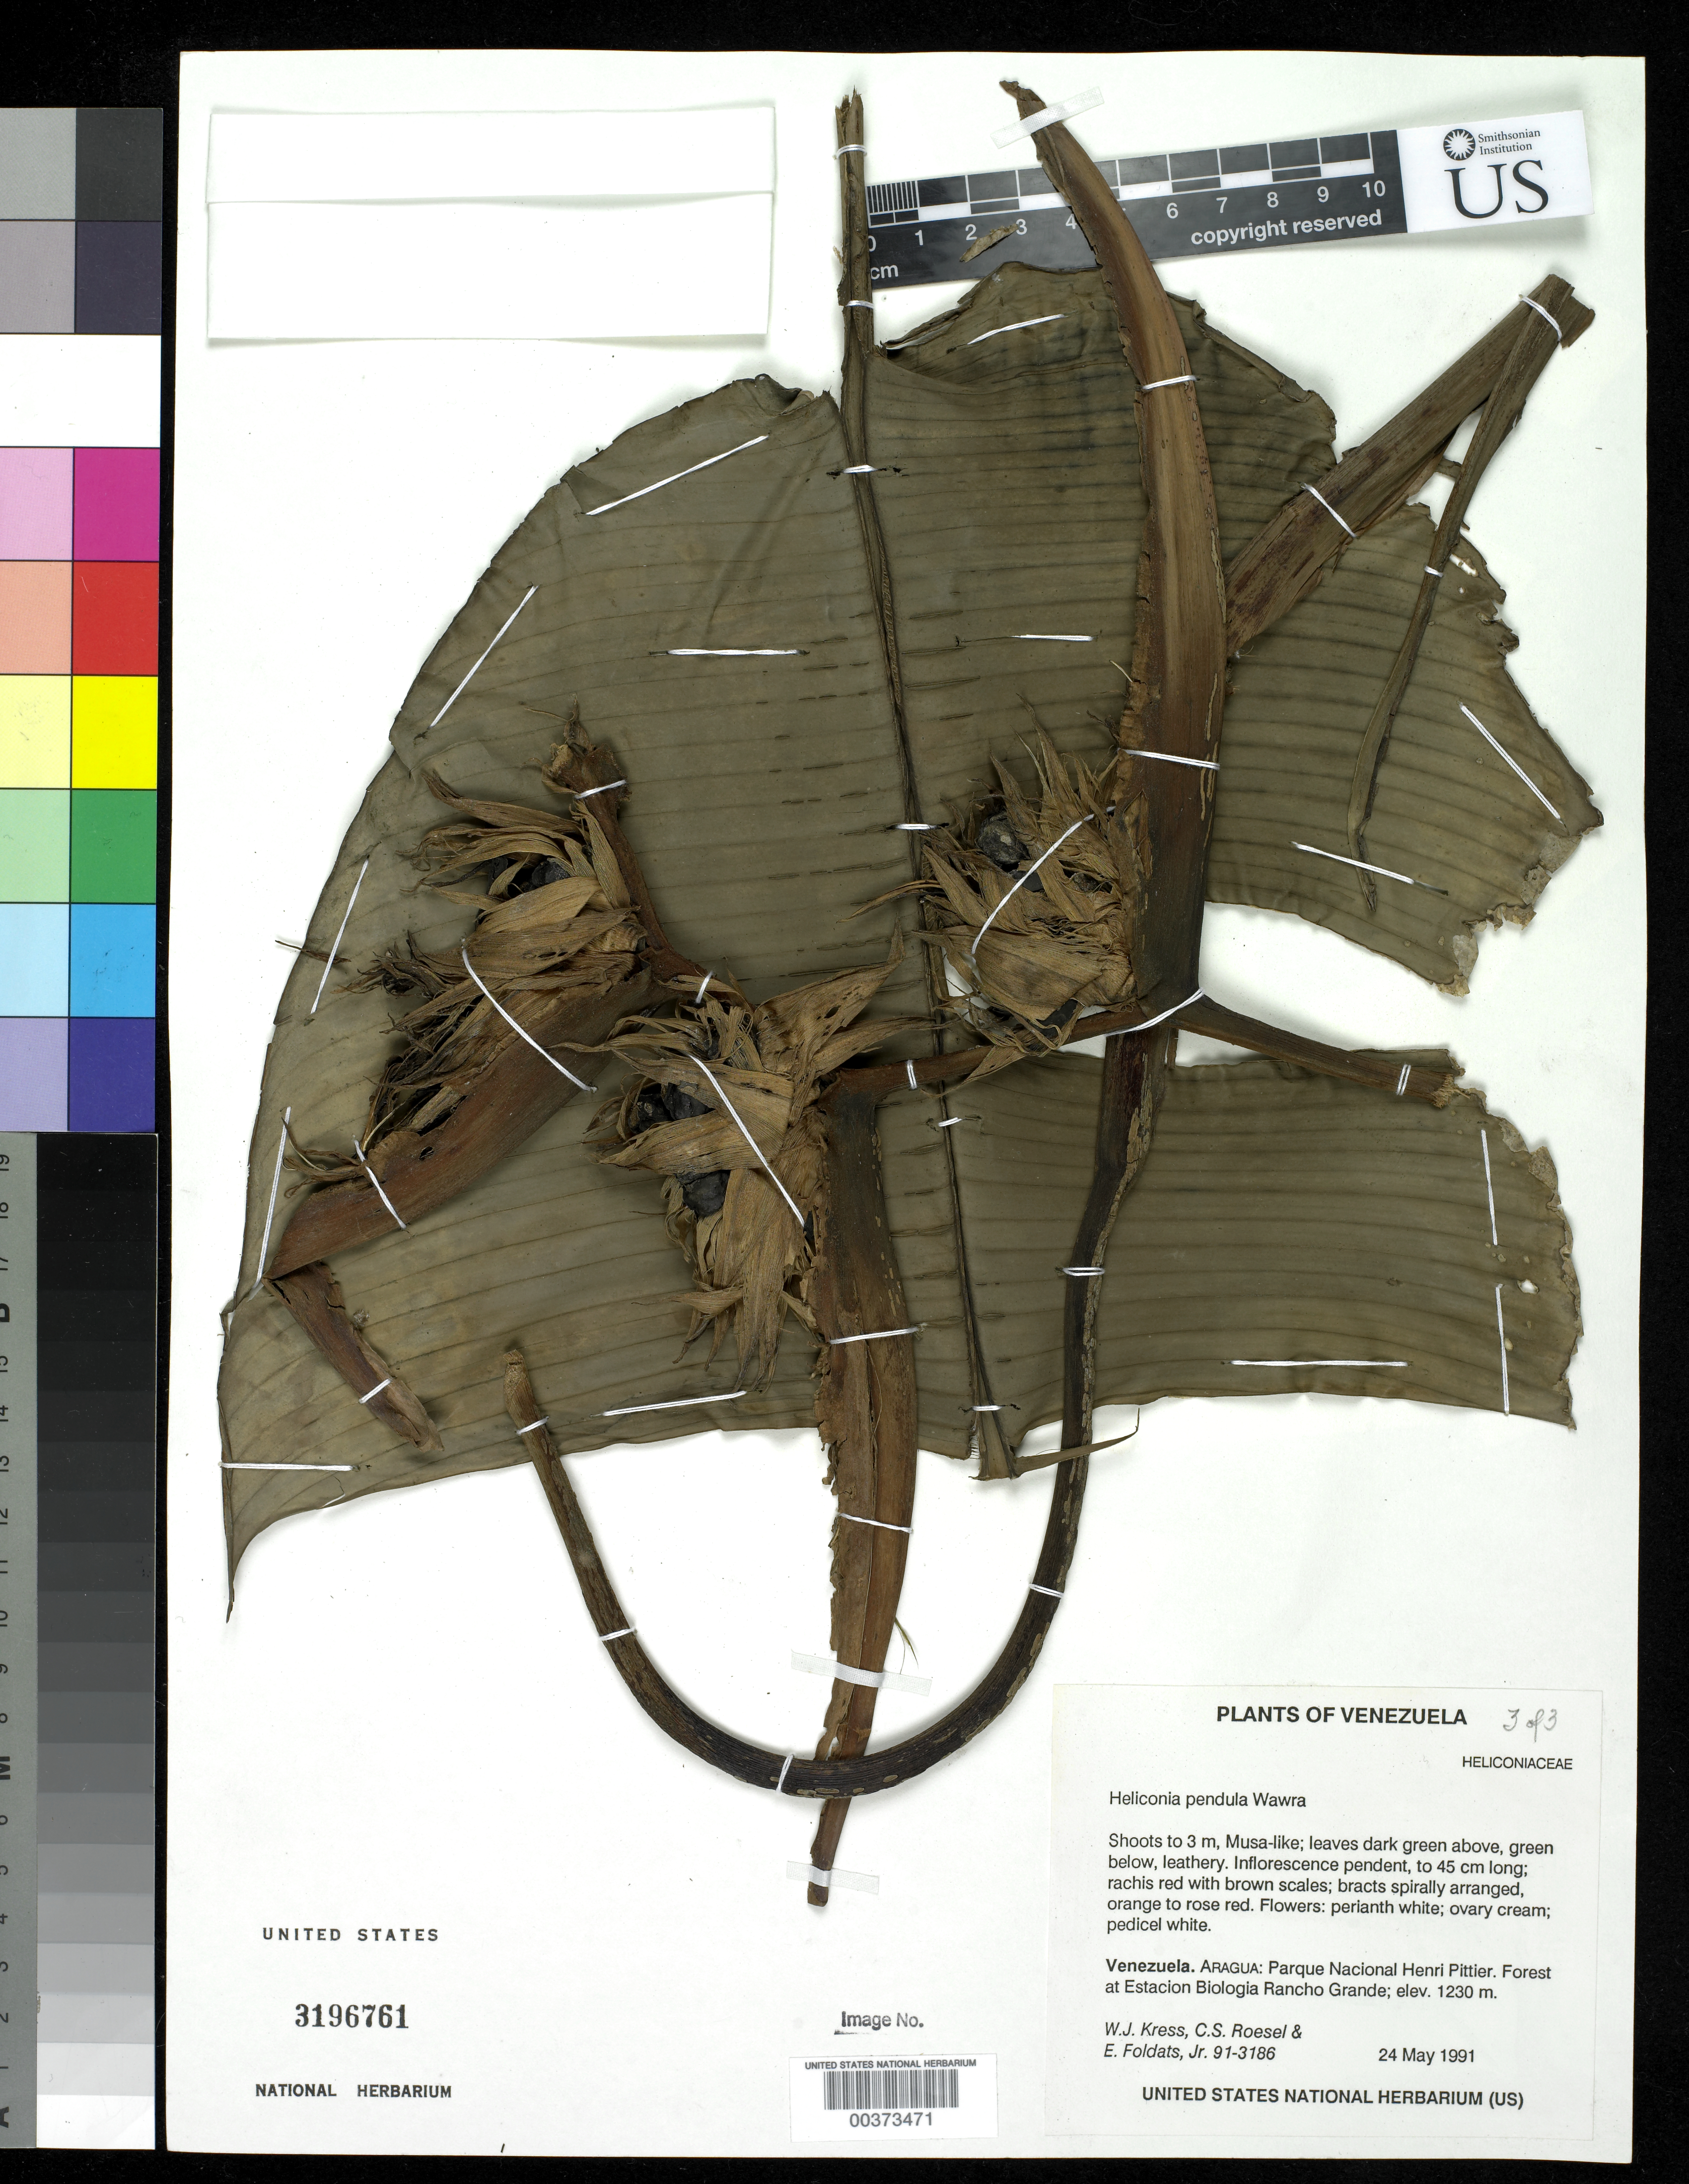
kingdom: Plantae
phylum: Tracheophyta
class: Liliopsida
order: Zingiberales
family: Heliconiaceae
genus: Heliconia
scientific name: Heliconia pendula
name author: Wawra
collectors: W. J. Kress, C. S. Roesel & E. Foldats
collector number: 91-3186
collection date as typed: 24 May 1991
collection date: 1991-05-24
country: Venezuela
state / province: Aragua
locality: Parque nacional henri pittier; forest at estacion biologia rancho grande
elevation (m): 1230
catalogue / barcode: US 3196761